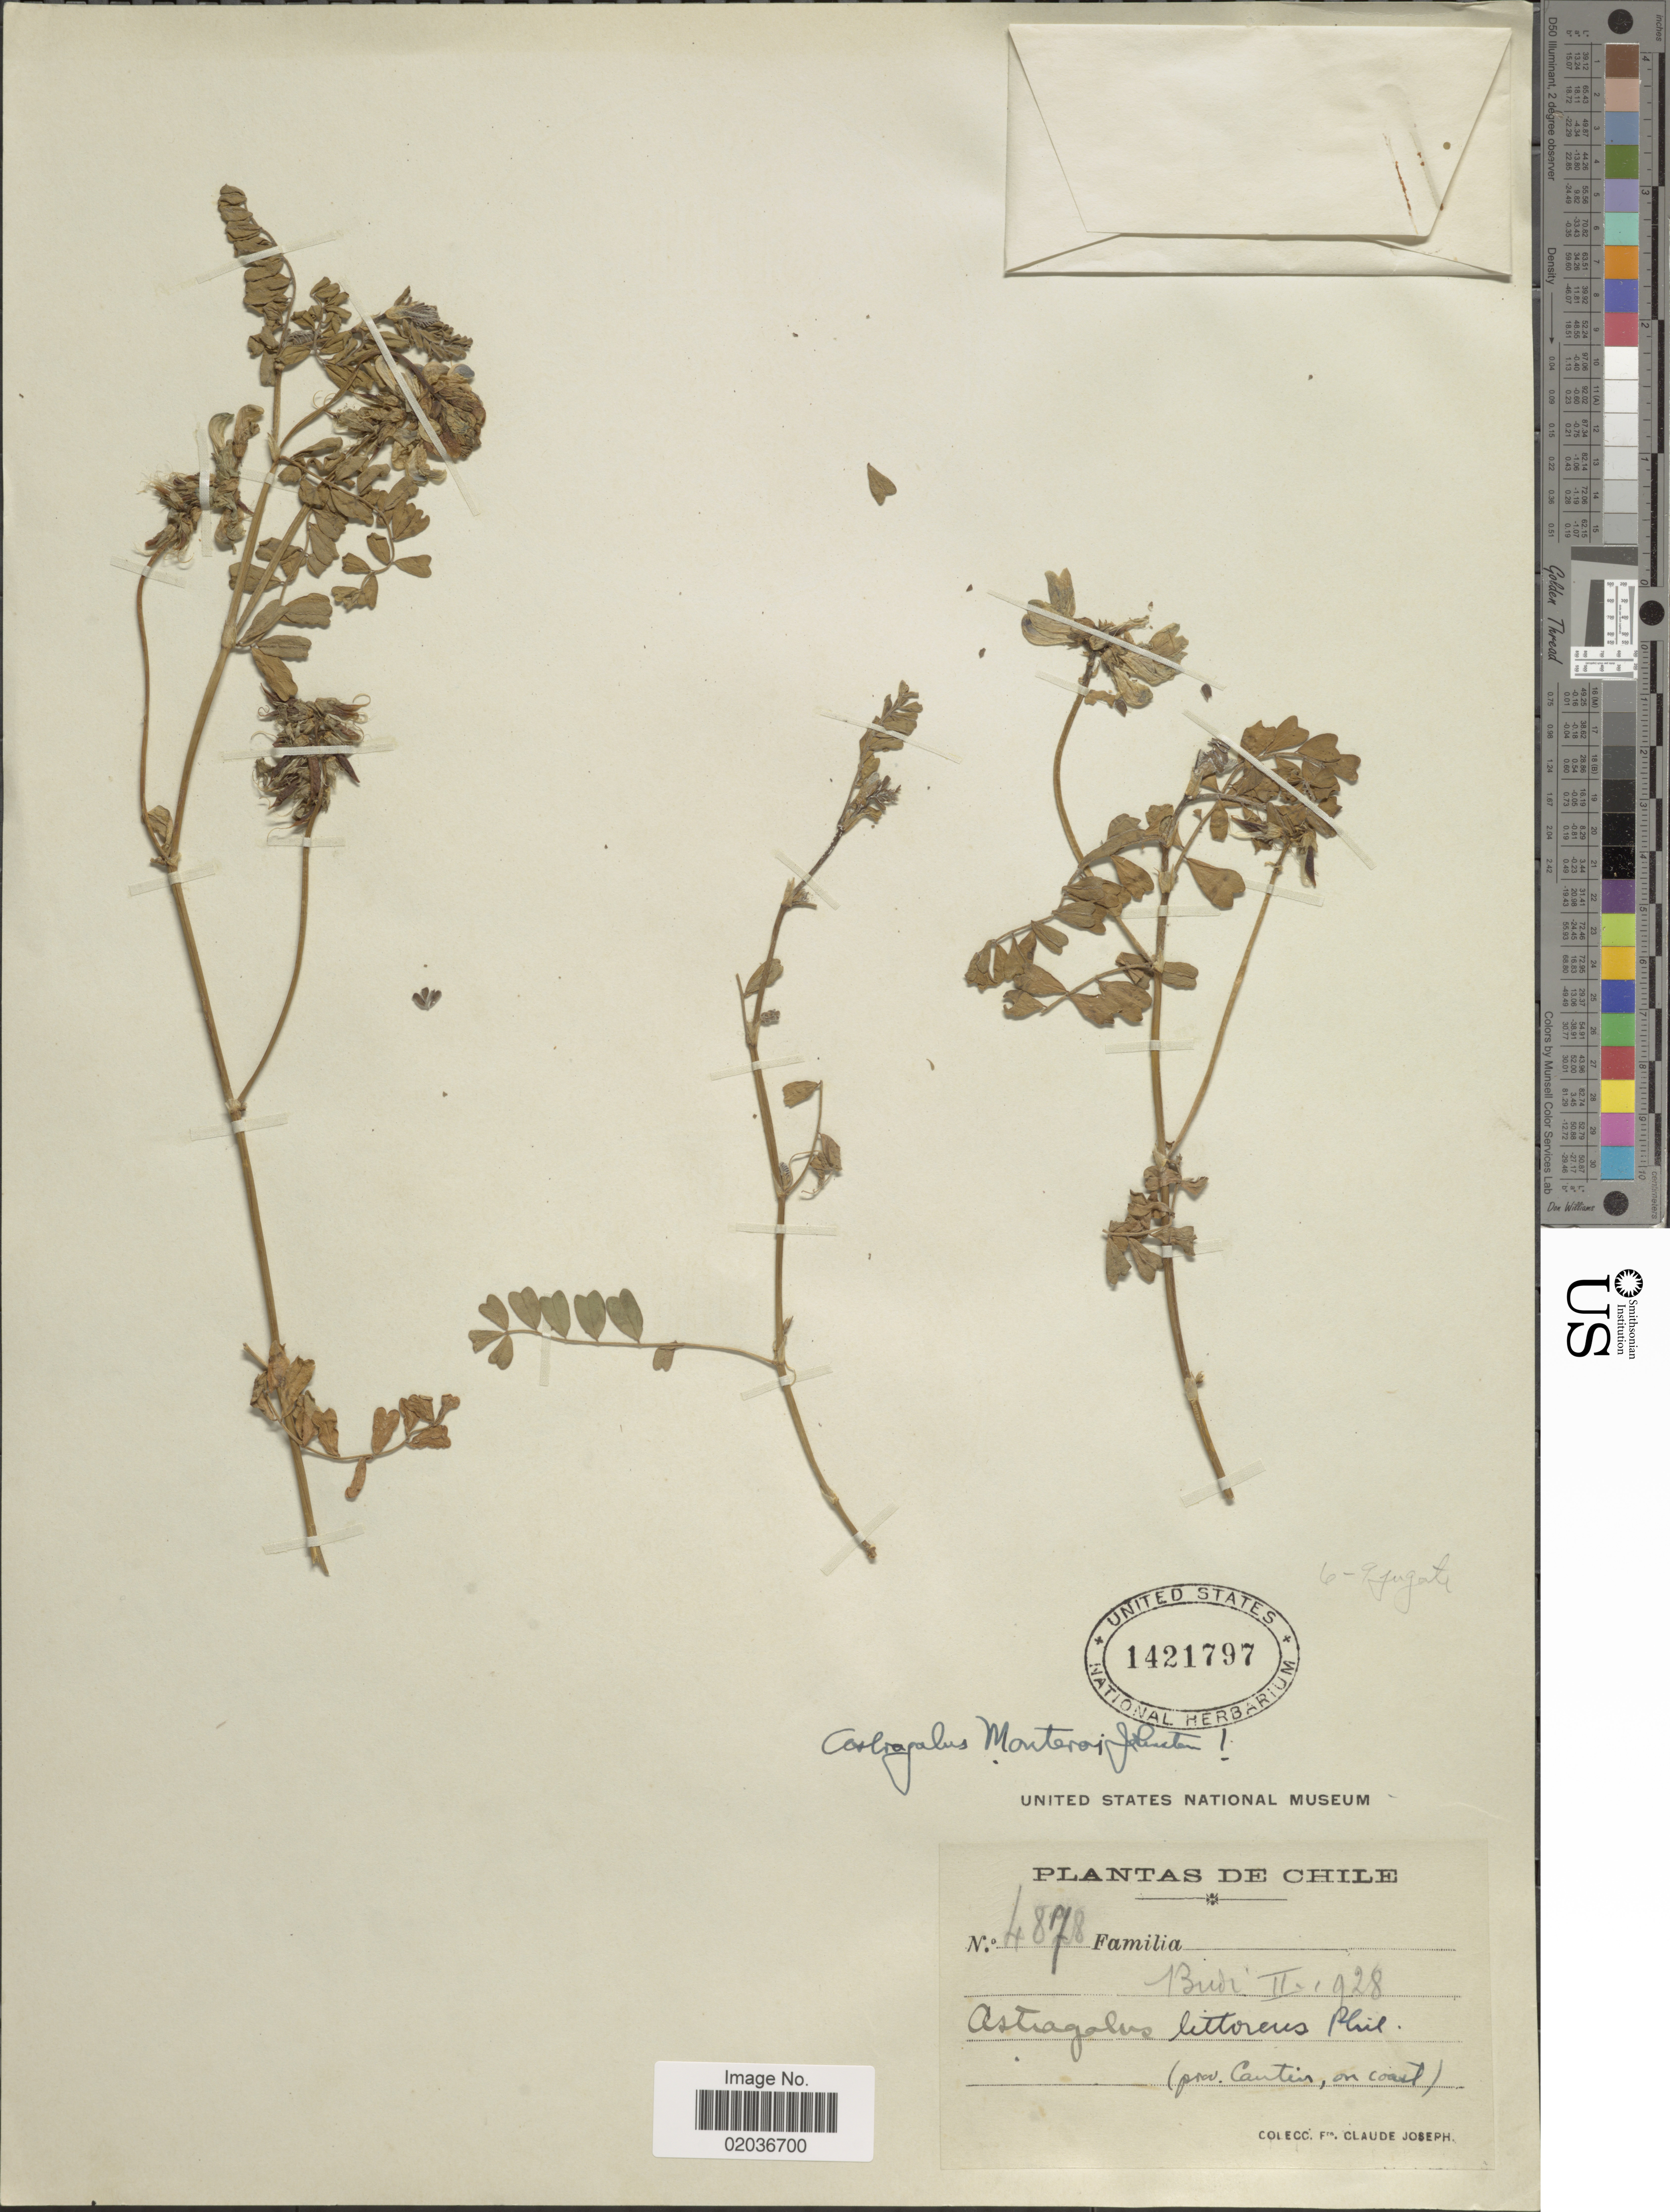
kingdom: Plantae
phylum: Tracheophyta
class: Magnoliopsida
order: Fabales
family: Fabaceae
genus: Astragalus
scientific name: Astragalus monteroi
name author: I.M. Johnst.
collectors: Bro. Claude-Joseph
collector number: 4878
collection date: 1928-02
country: Chile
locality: Budi, (prov. Cautin, on coast)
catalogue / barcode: US 1421797